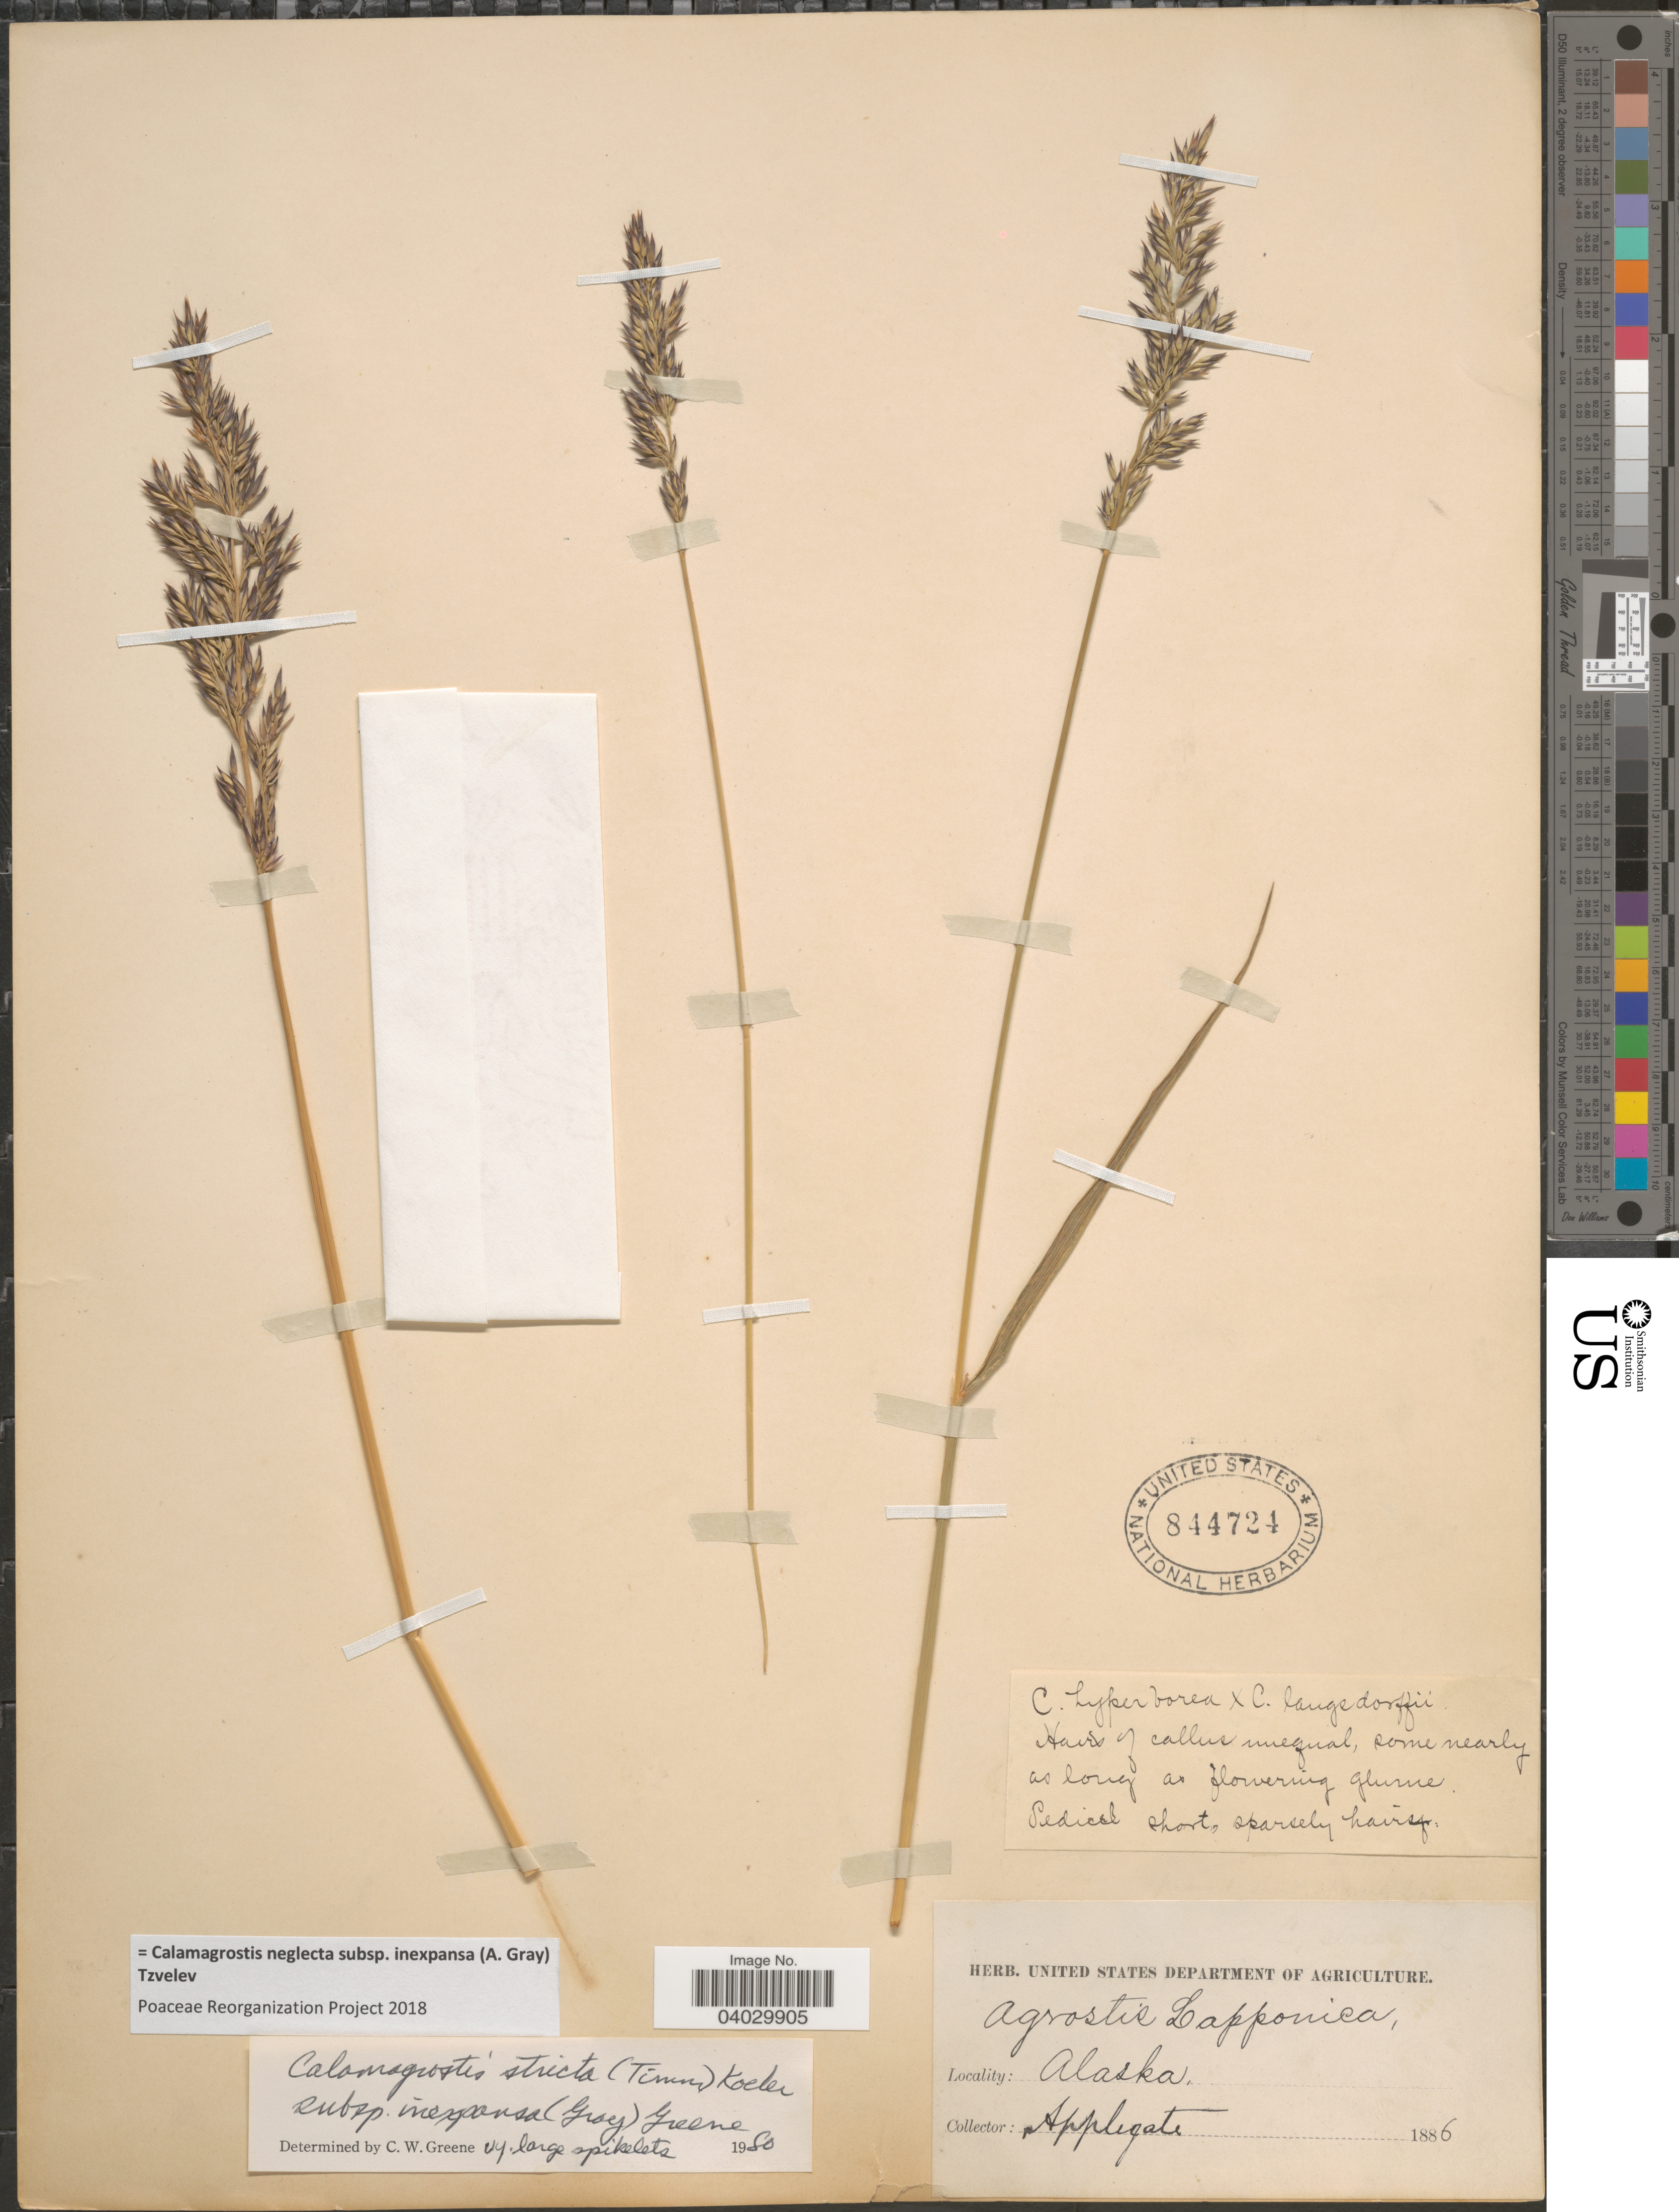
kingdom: Plantae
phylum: Tracheophyta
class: Liliopsida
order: Poales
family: Poaceae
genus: Calamagrostis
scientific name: Calamagrostis neglecta subsp. inexpansa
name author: (A. Gray) Tzvelev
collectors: -- Applegate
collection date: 1886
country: United States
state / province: Alaska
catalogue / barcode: US 844724